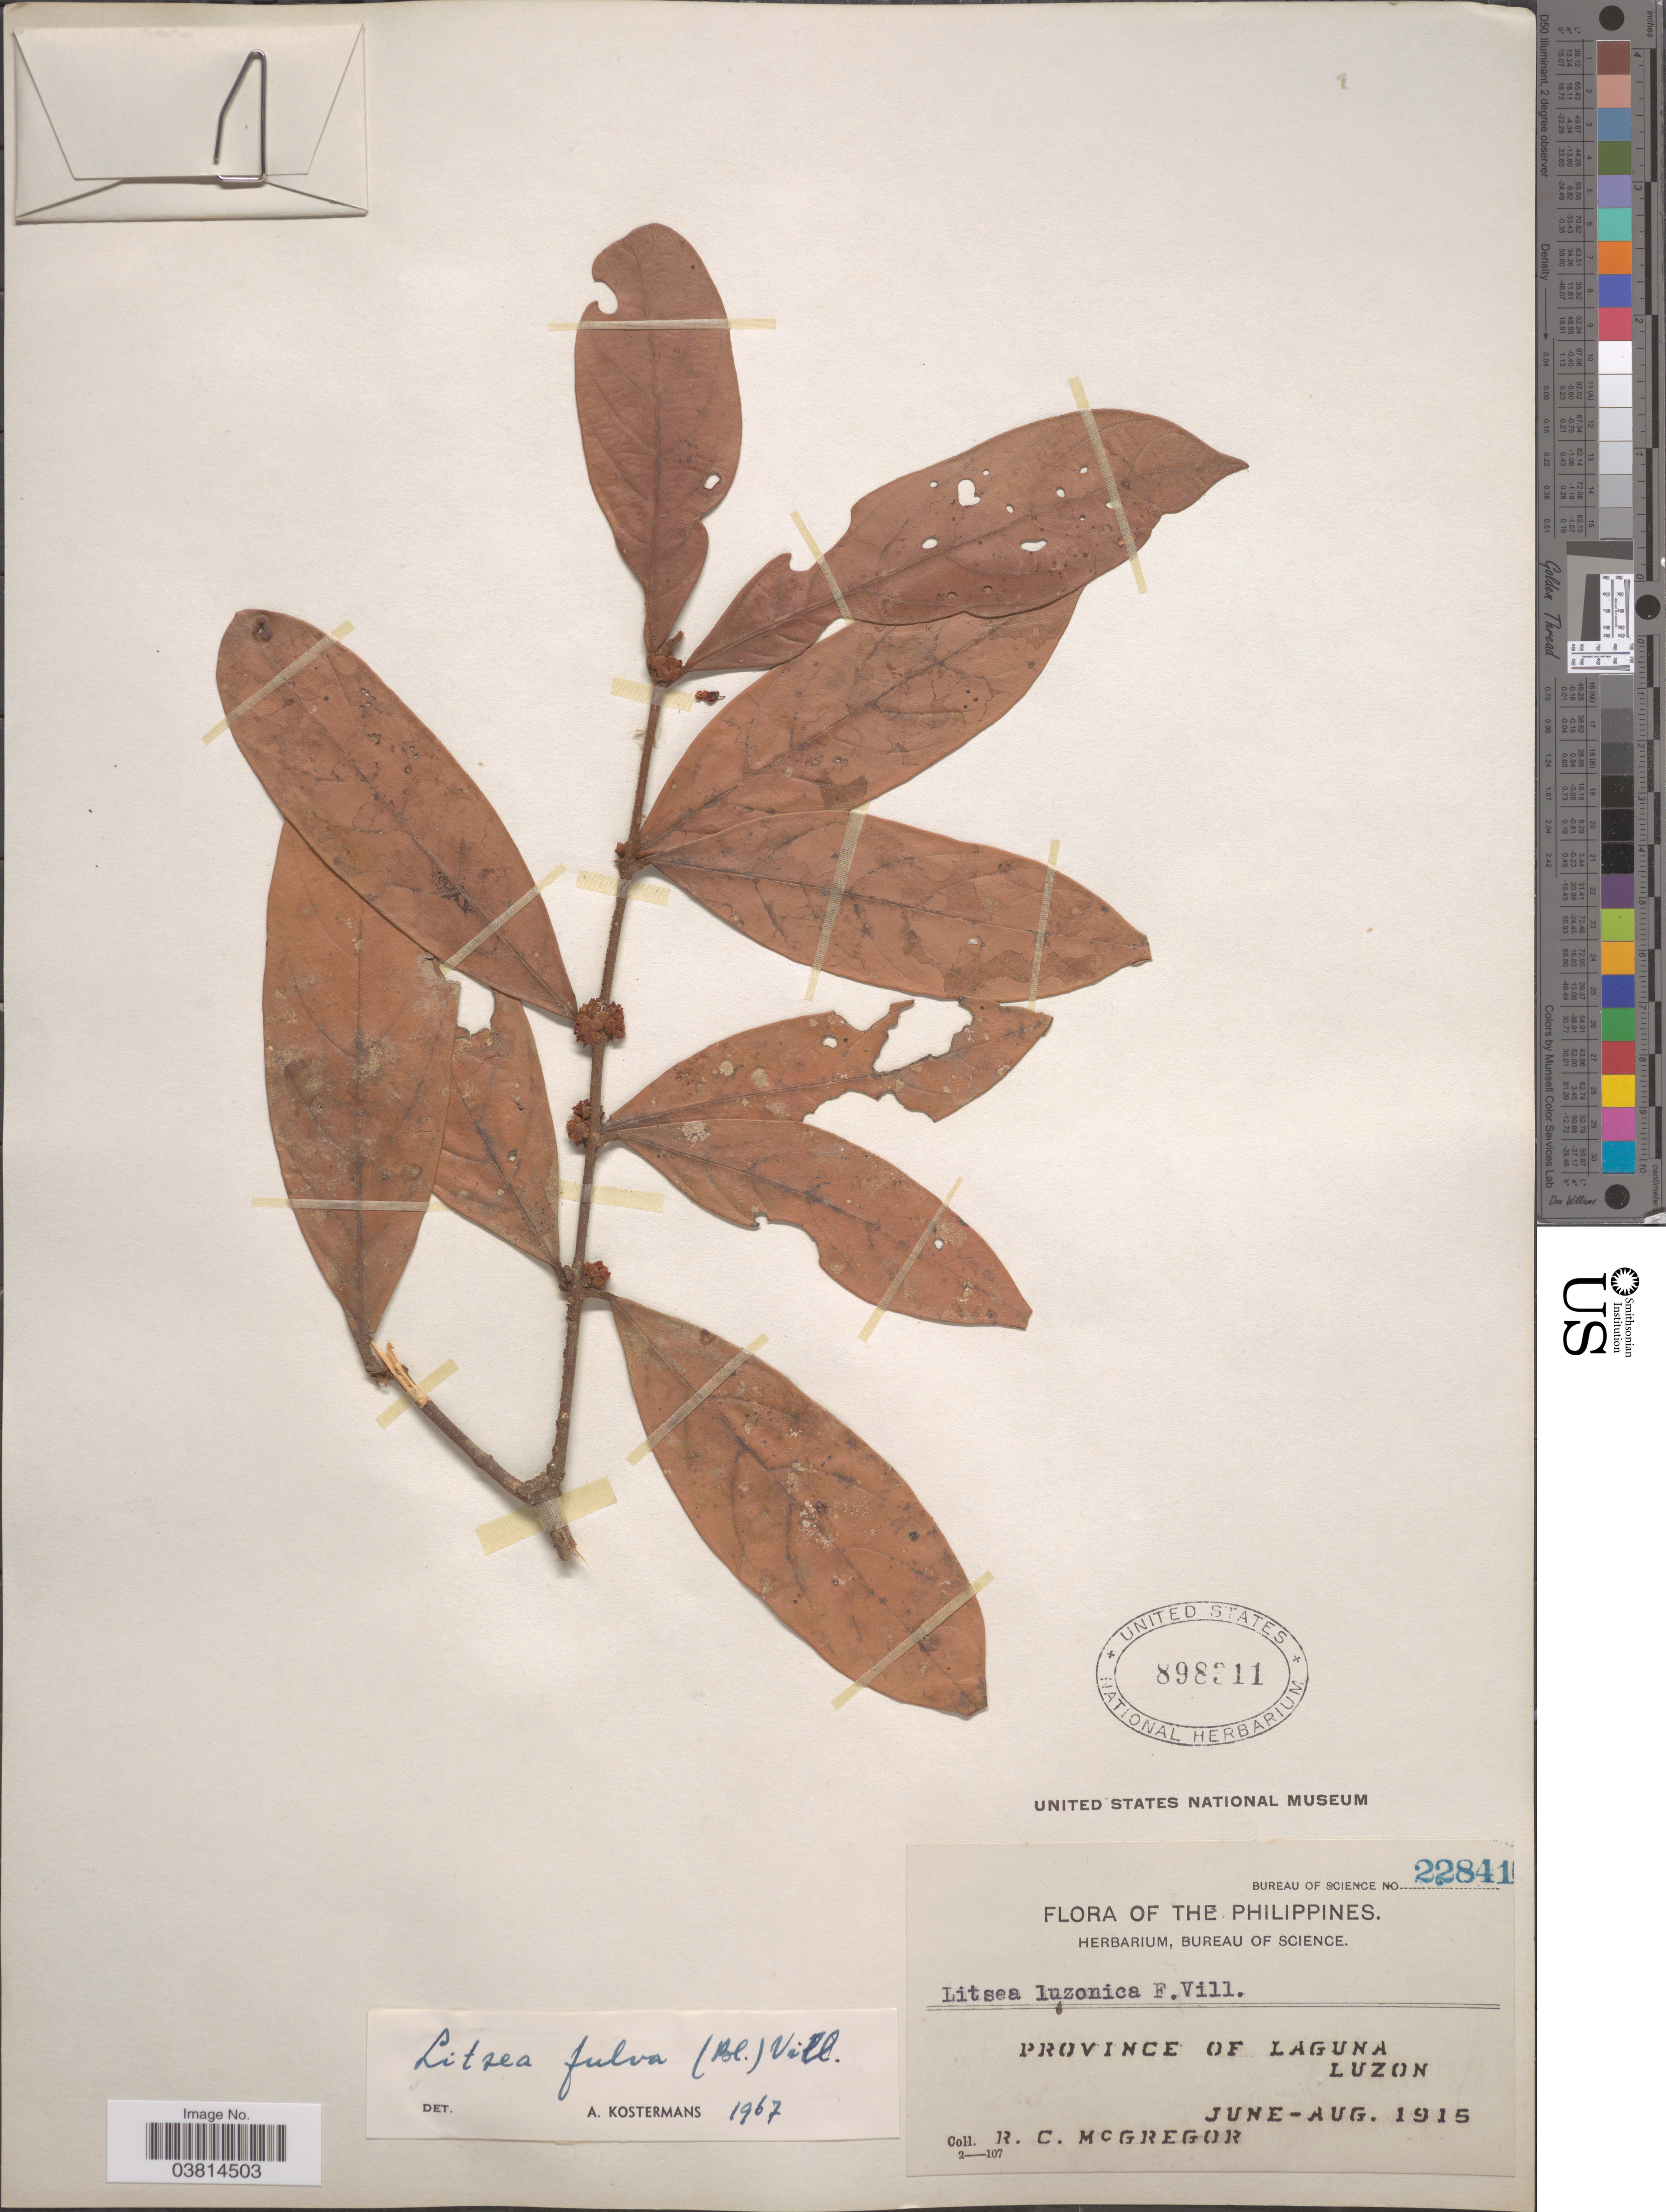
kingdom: Plantae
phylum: Tracheophyta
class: Magnoliopsida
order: Laurales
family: Lauraceae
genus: Litsea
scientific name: Litsea fulva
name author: (Blume) Fern.-Vill.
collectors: R. C. McGregor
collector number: Bureau of Science 22841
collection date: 1915-06/1915-08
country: Philippines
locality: Province of Laguna. Luzon.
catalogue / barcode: US 898311